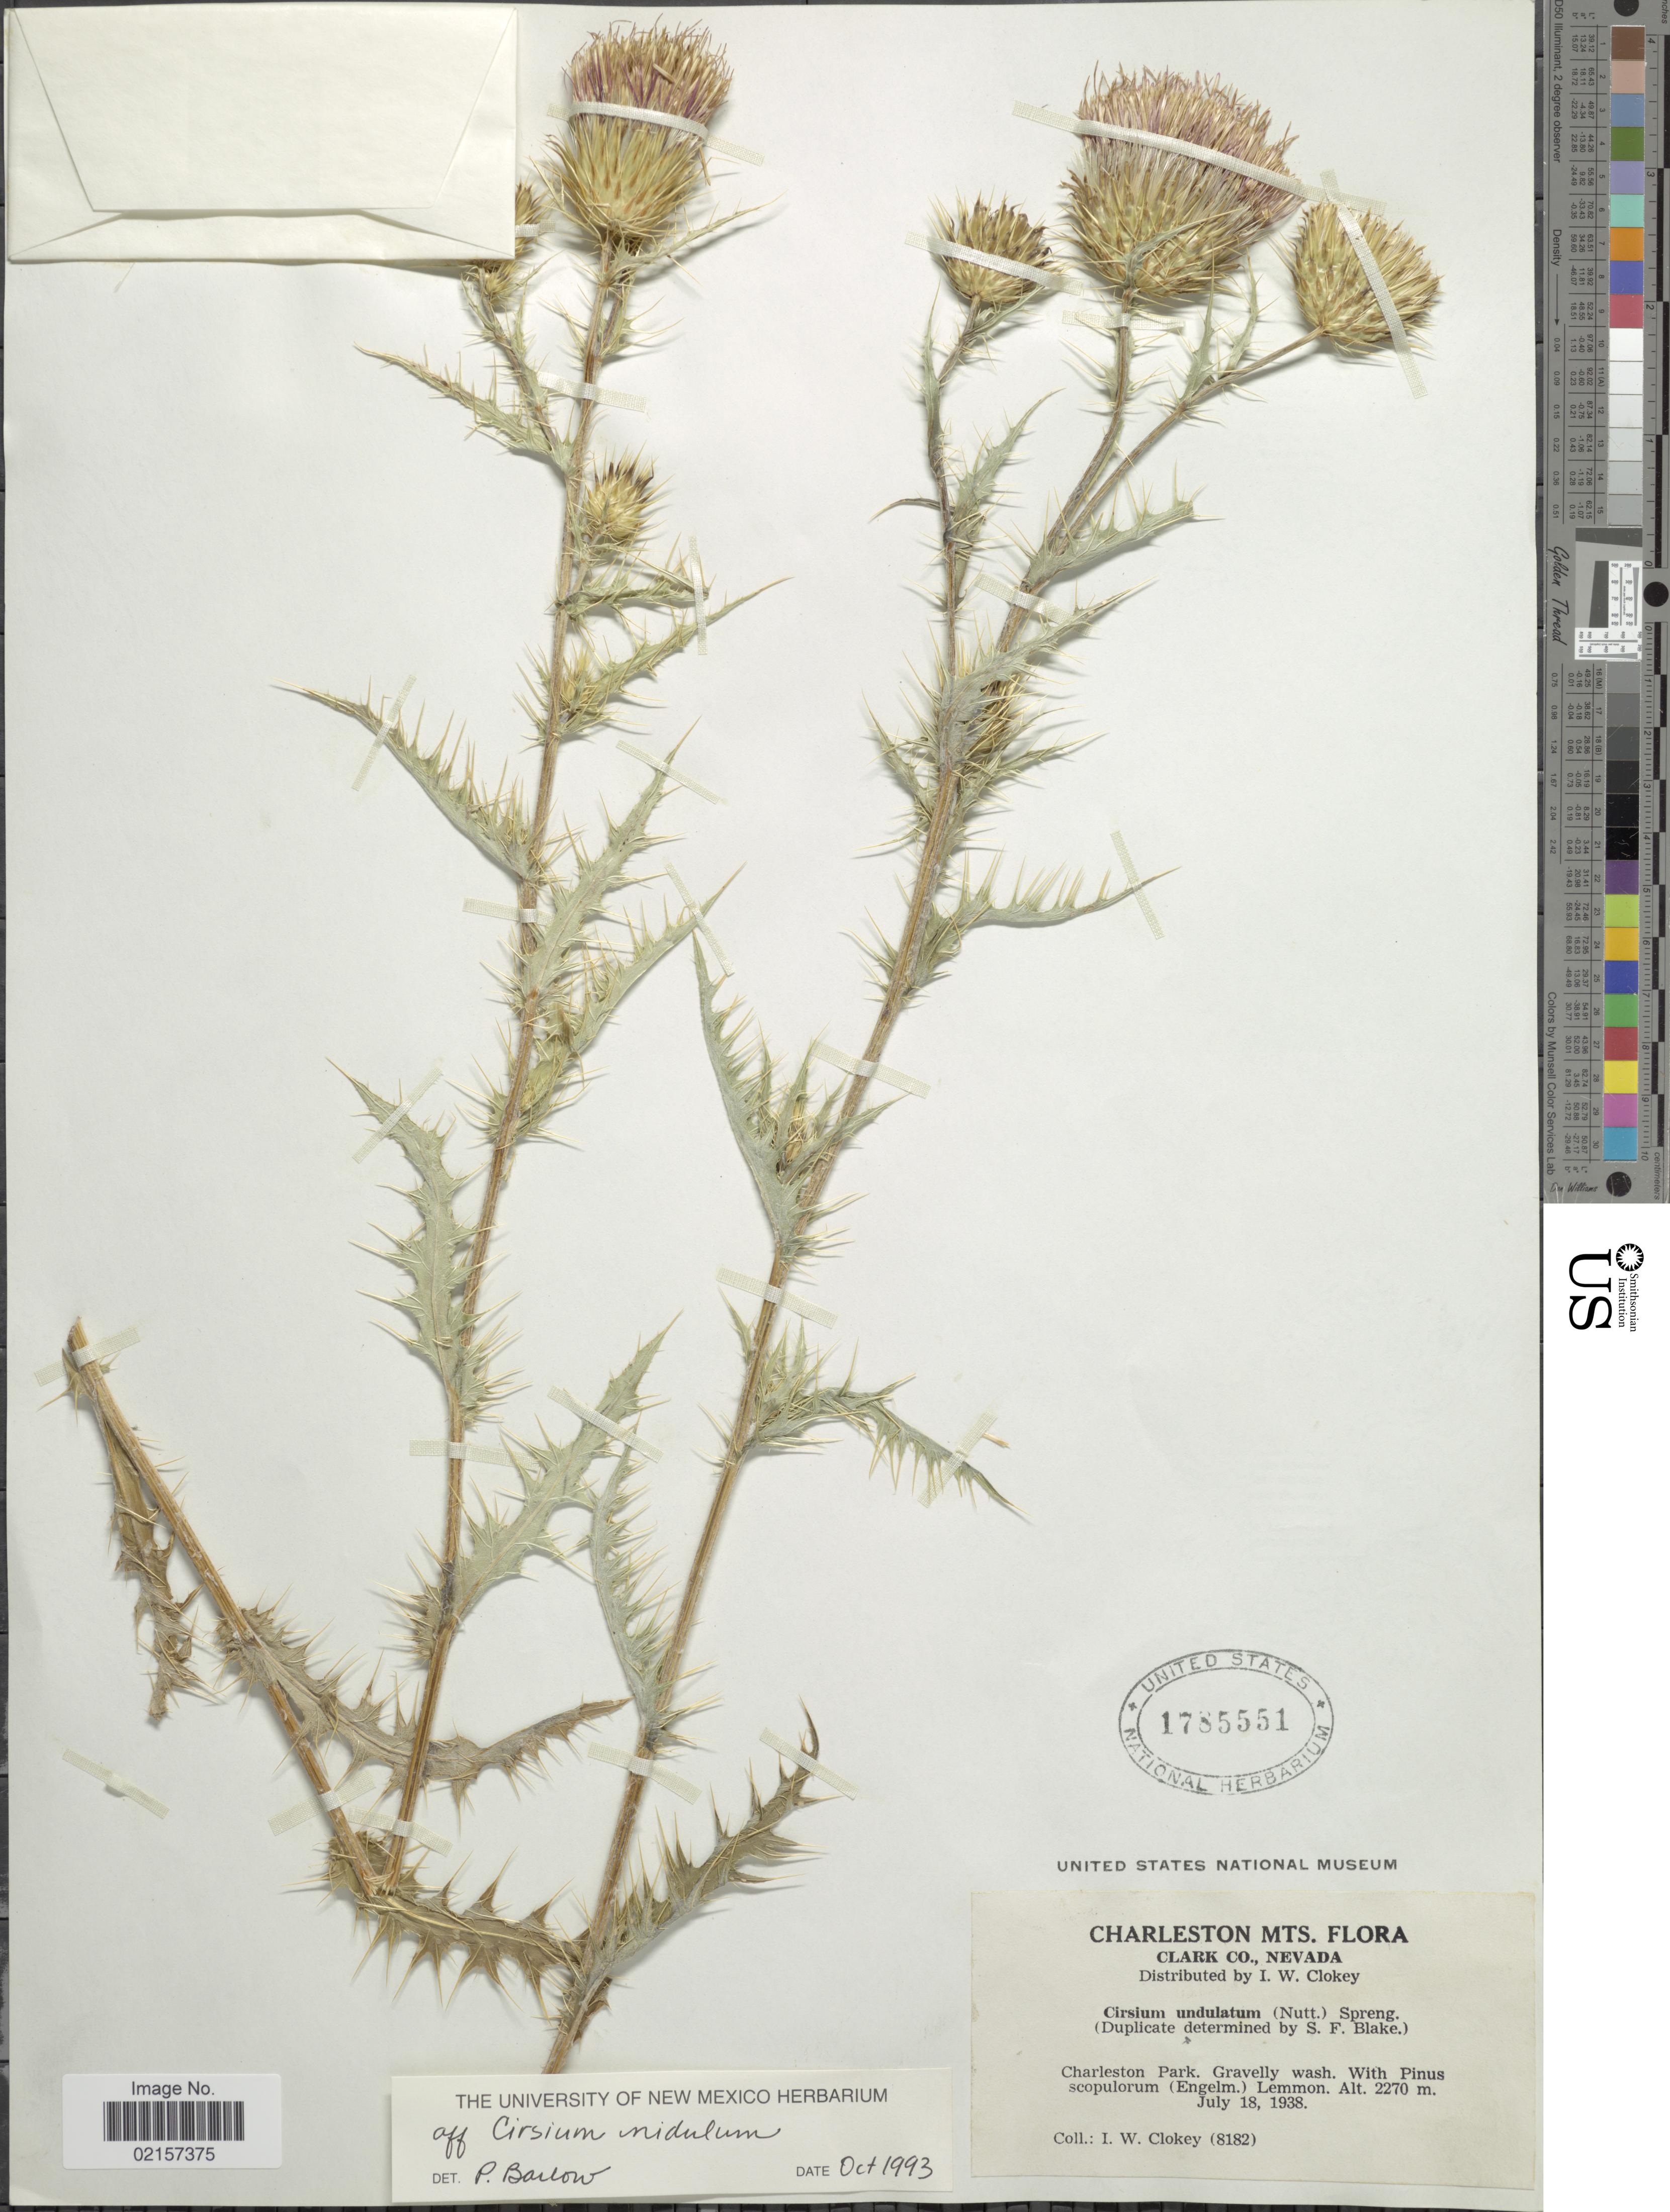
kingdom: Plantae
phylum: Tracheophyta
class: Magnoliopsida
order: Asterales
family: Asteraceae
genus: Cirsium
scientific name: Cirsium arizonicum var. arizonicum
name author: (A. Gray) Petr.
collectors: I. W. Clokey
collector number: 8182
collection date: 1938-07-18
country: United States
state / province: Nevada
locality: Charleston Mts., Clark Co., Charleston Park, gravelly wash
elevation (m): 2270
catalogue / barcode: US 1785551